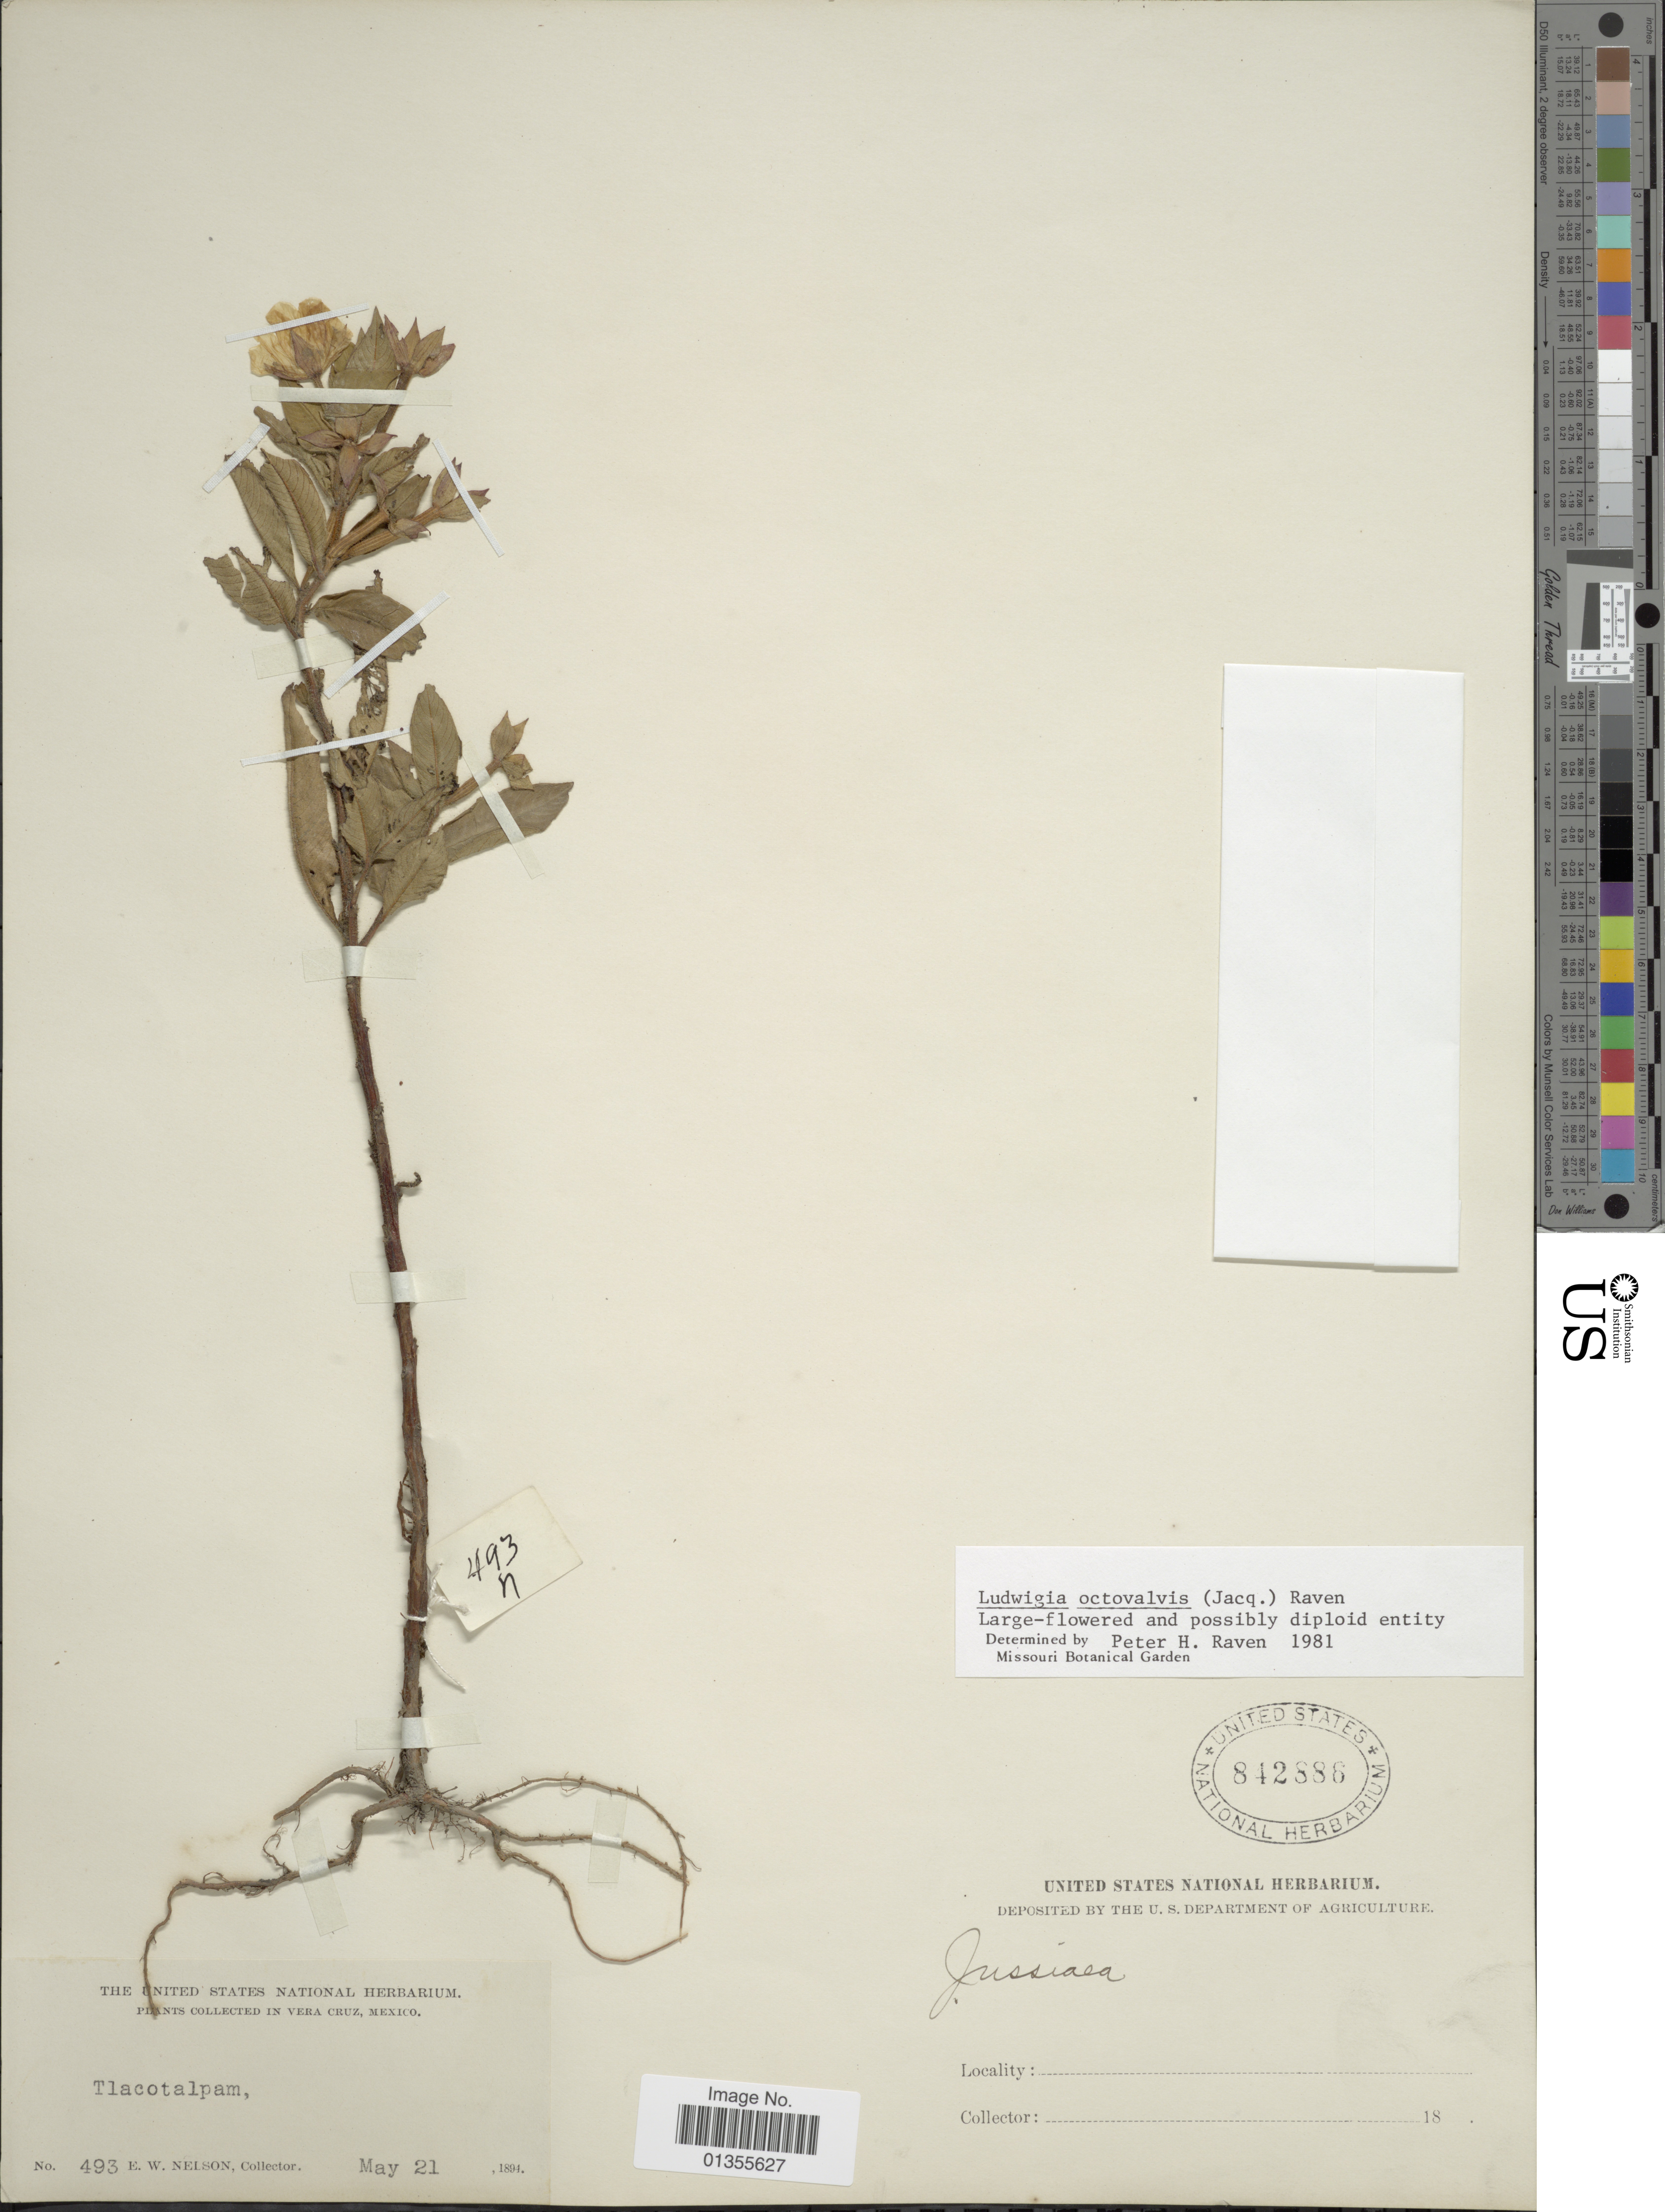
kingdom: Plantae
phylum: Tracheophyta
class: Magnoliopsida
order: Myrtales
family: Onagraceae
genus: Ludwigia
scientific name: Ludwigia octovalvis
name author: (Jacq.) P.H. Raven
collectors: E. W. Nelson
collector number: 493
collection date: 1894-05-21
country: Mexico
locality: Vera Cruz. Tlacotalpam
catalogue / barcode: US 842886